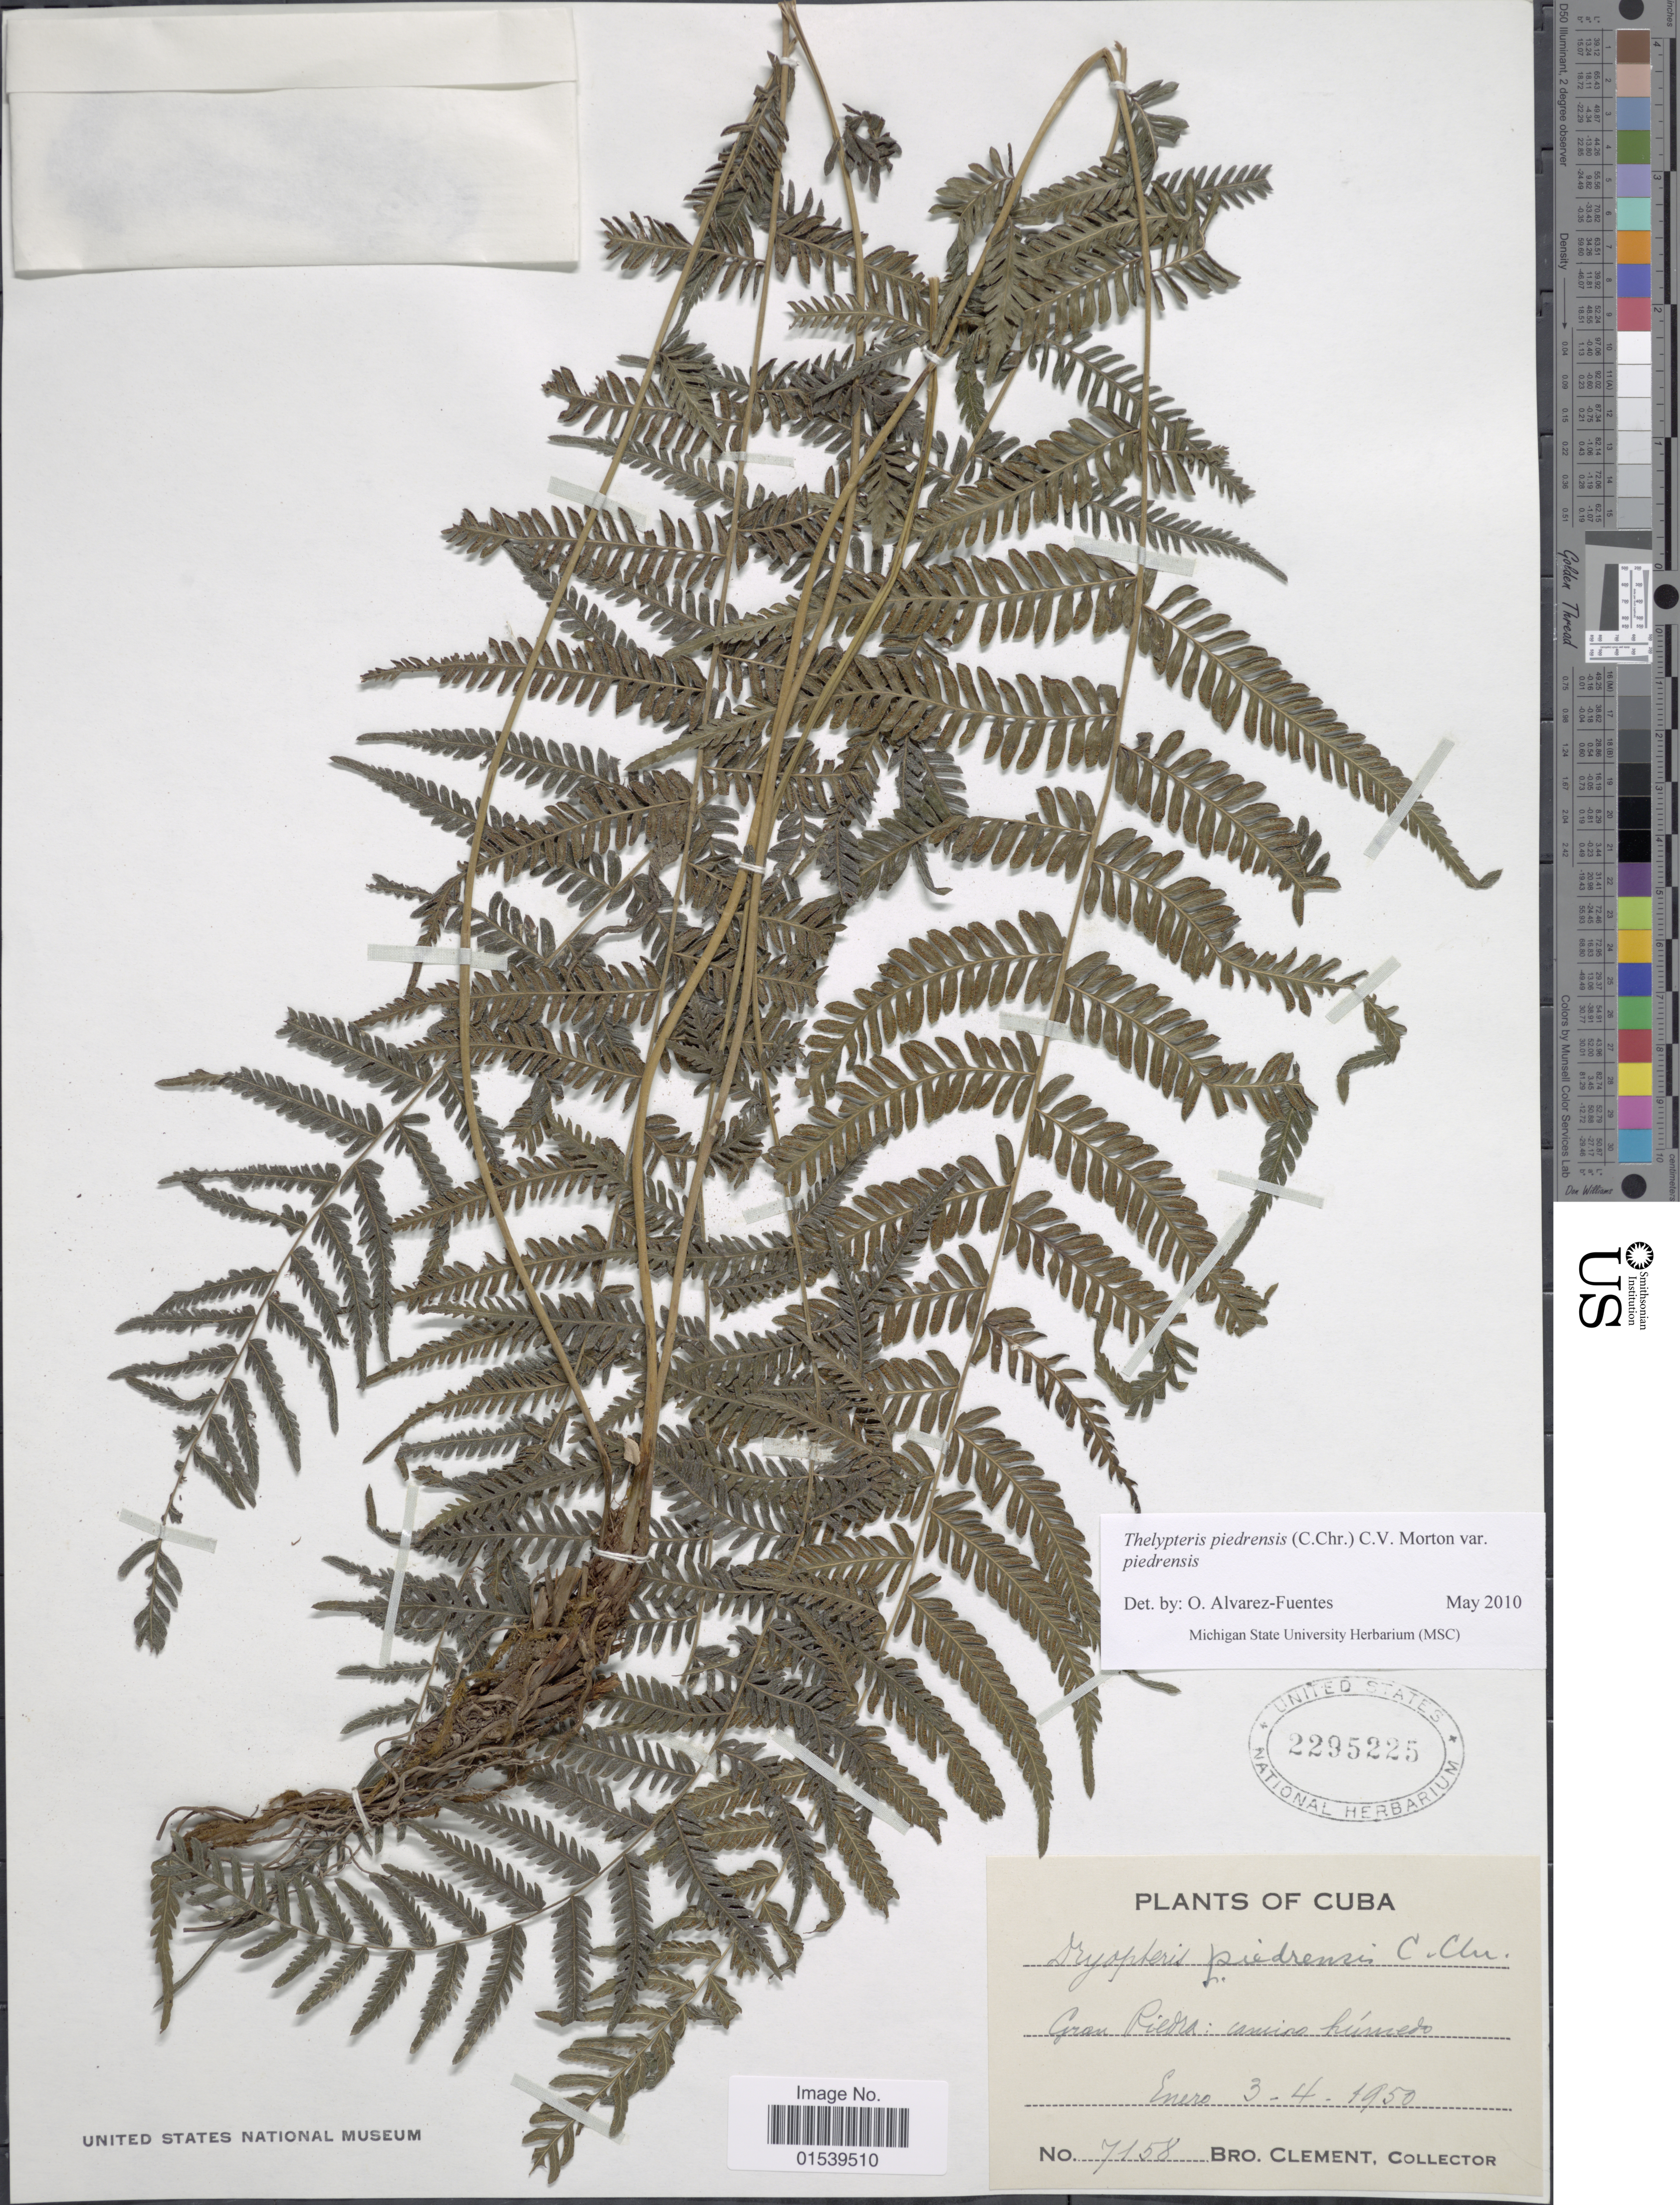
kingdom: Plantae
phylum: Tracheophyta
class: Polypodiopsida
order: Polypodiales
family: Thelypteridaceae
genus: Amauropelta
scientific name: Amauropelta piedrensis (C. Chr.) comb. nov., ined 2015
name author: (C. Chr.)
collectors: B. Clement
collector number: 7158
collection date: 1950-01-03/1950-01-04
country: Cuba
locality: Gran Piedra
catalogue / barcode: US 2295225